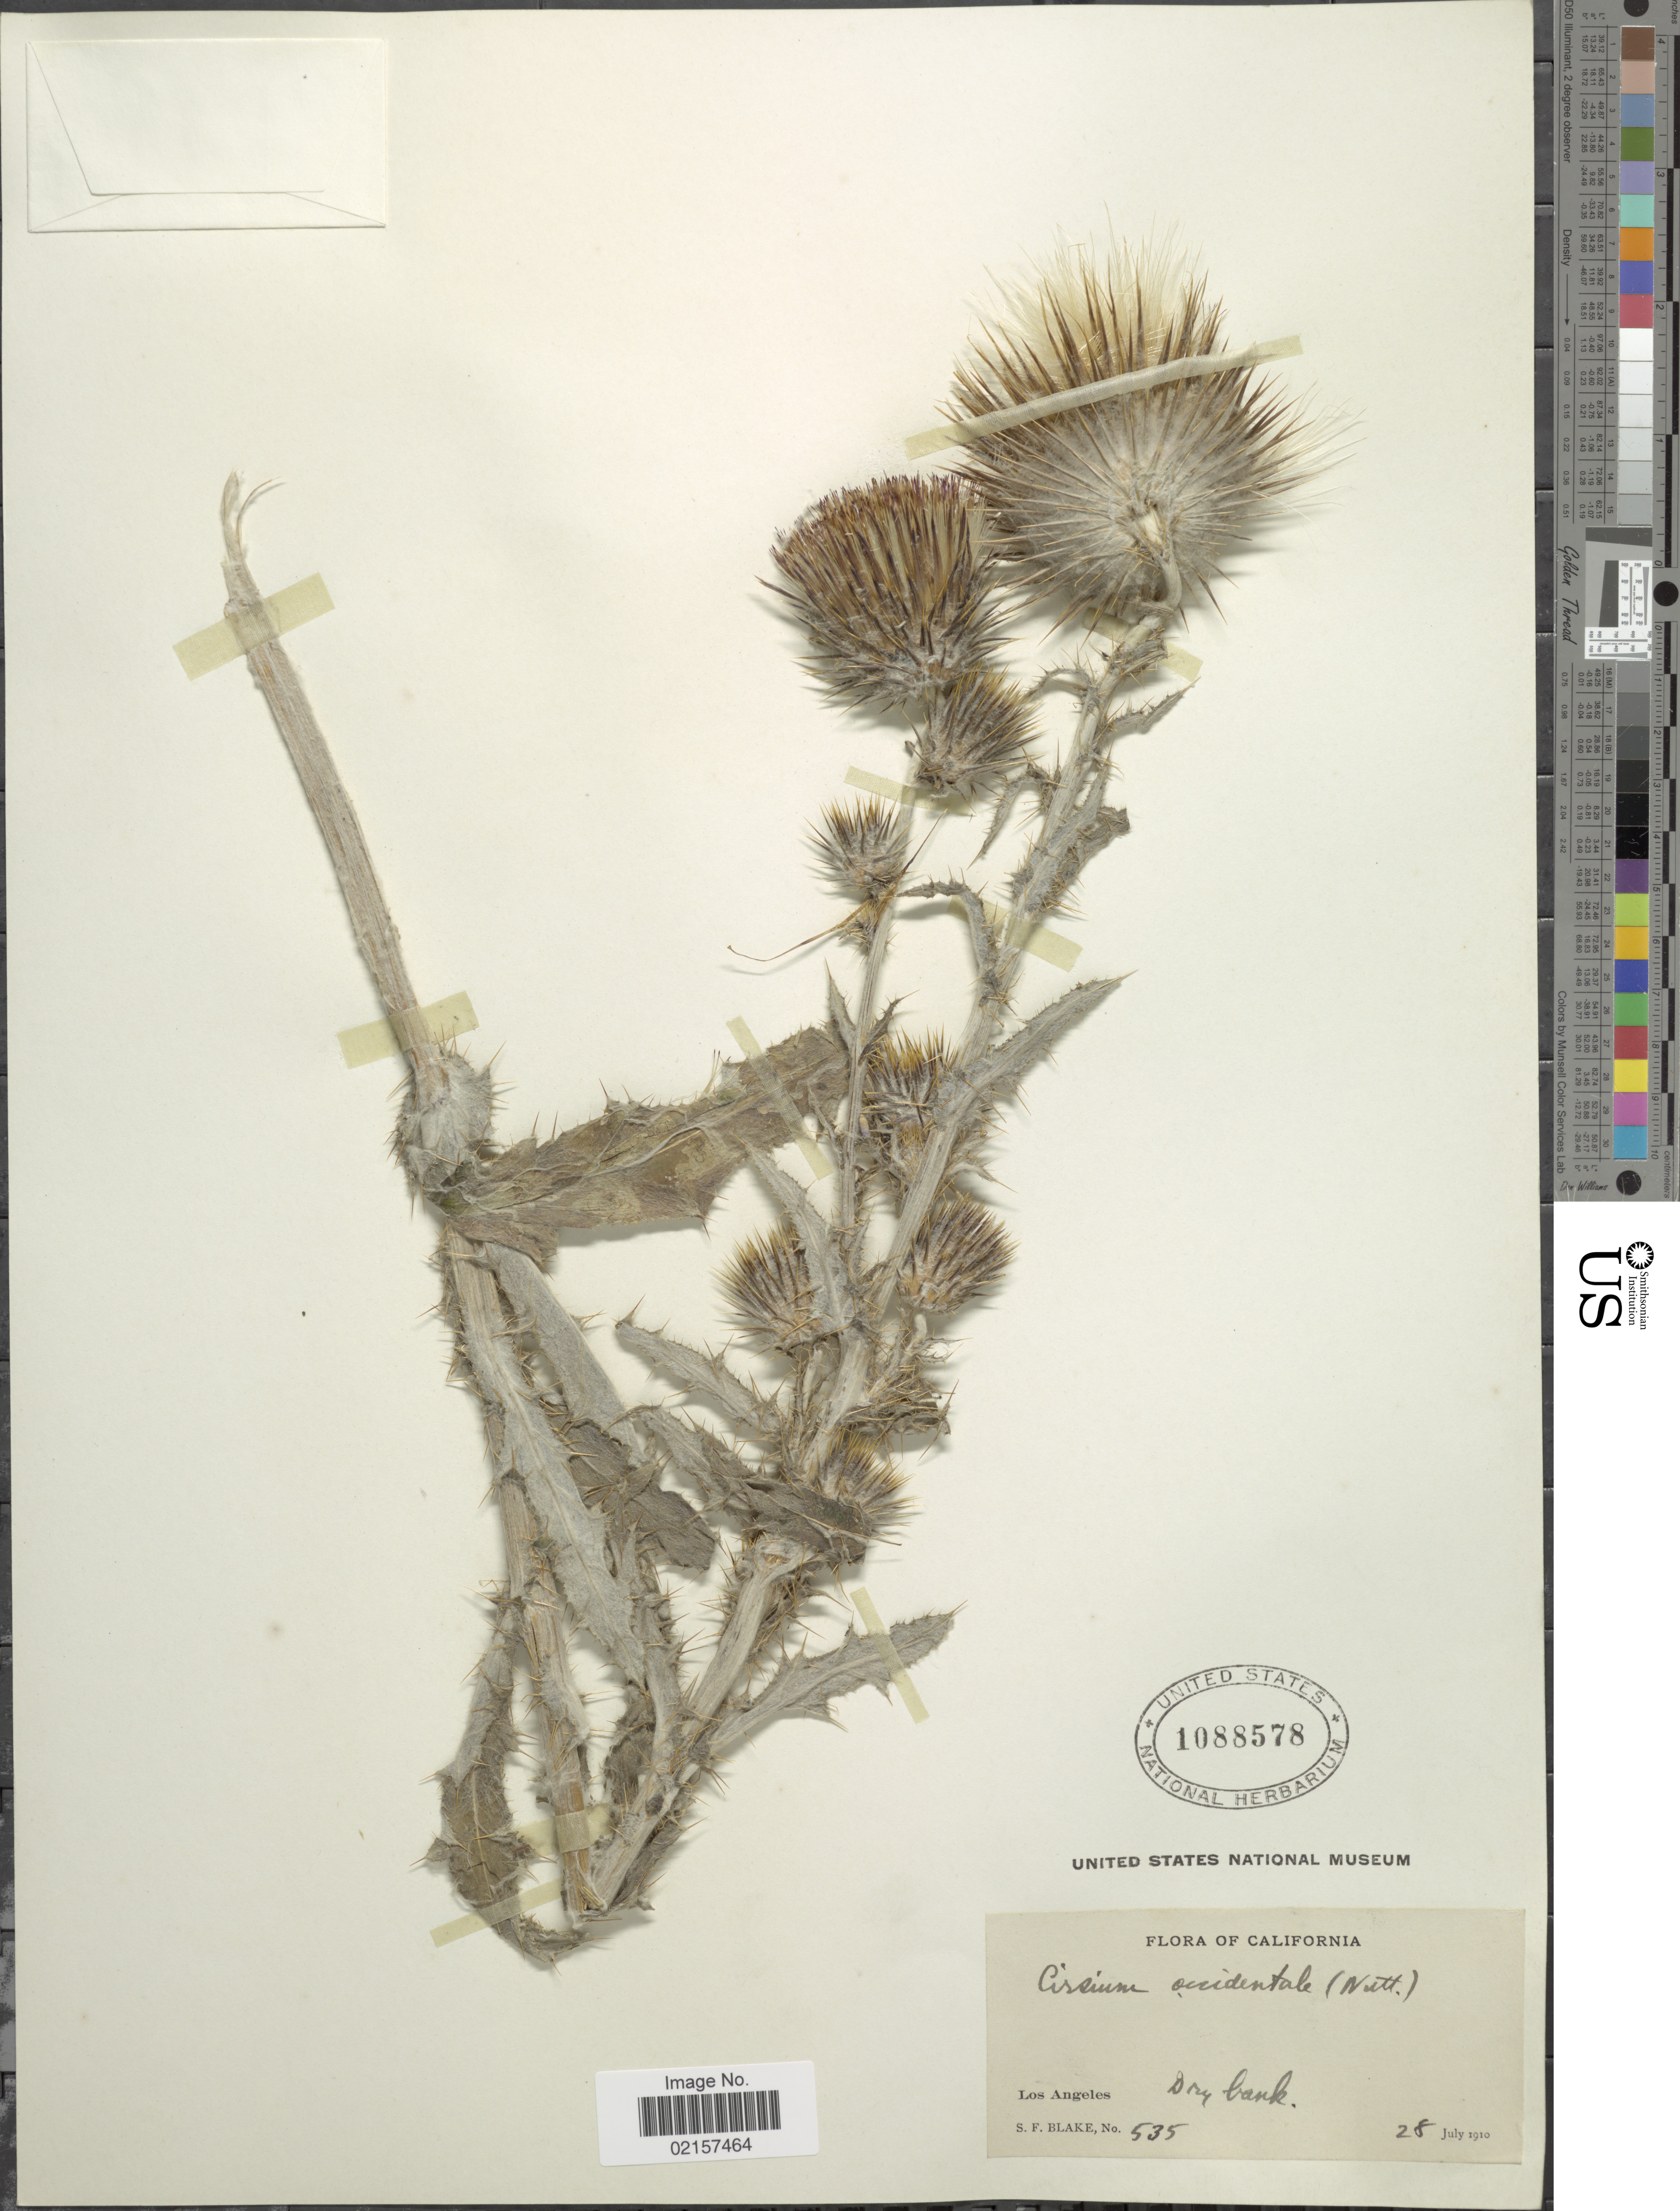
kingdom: Plantae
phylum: Tracheophyta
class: Magnoliopsida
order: Asterales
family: Asteraceae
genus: Cirsium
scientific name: Cirsium occidentale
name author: (Nutt.) Jeps.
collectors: S. Blake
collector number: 535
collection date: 1910-07-28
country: United States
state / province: California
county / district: Los Angeles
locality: Los Angeles, dry bank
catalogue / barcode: US 1088578